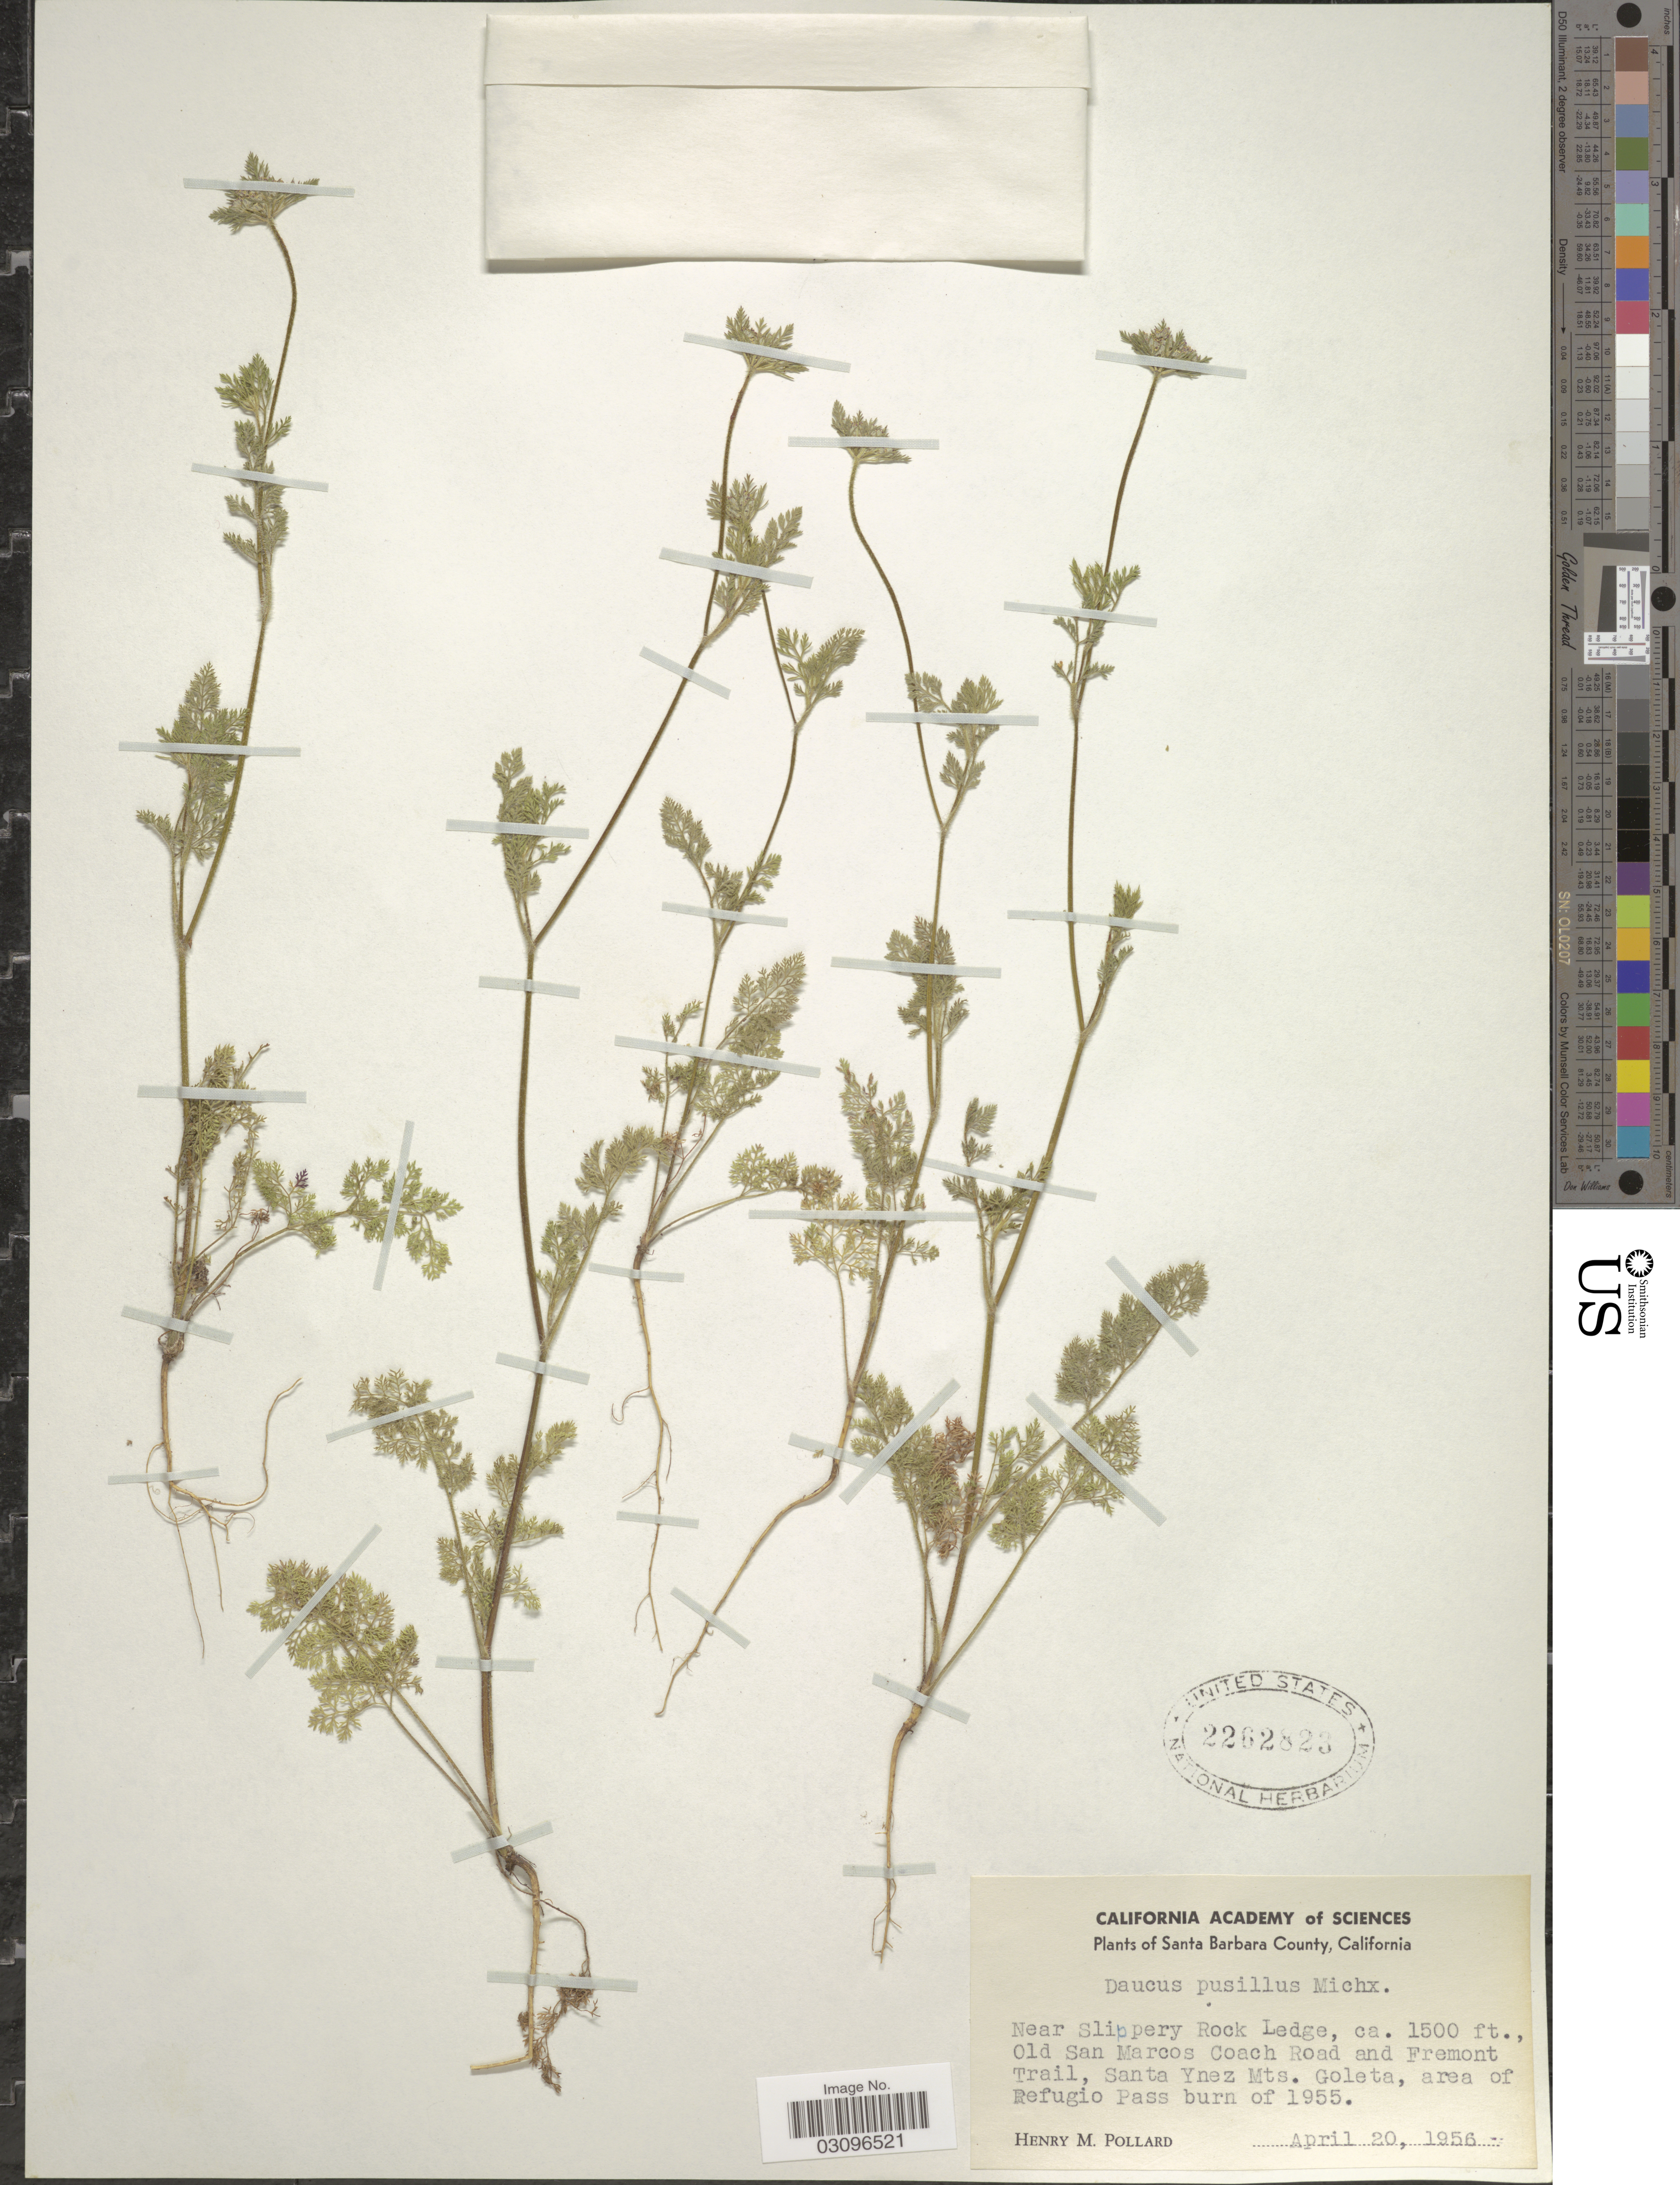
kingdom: Plantae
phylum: Tracheophyta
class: Magnoliopsida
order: Apiales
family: Apiaceae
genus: Daucus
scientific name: Daucus pusillus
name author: Michx.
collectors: H. M. Pollard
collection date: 1956-04-20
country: United States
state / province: California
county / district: Santa Barbara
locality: Santa Barbara County, Near Slippery Rock Ledge, Old San Marcos Coach Road and Fremont Trail, Santa Ynez Mts. Goleta, area of Refugio Pass burn of 1955.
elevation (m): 457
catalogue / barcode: US 2262823